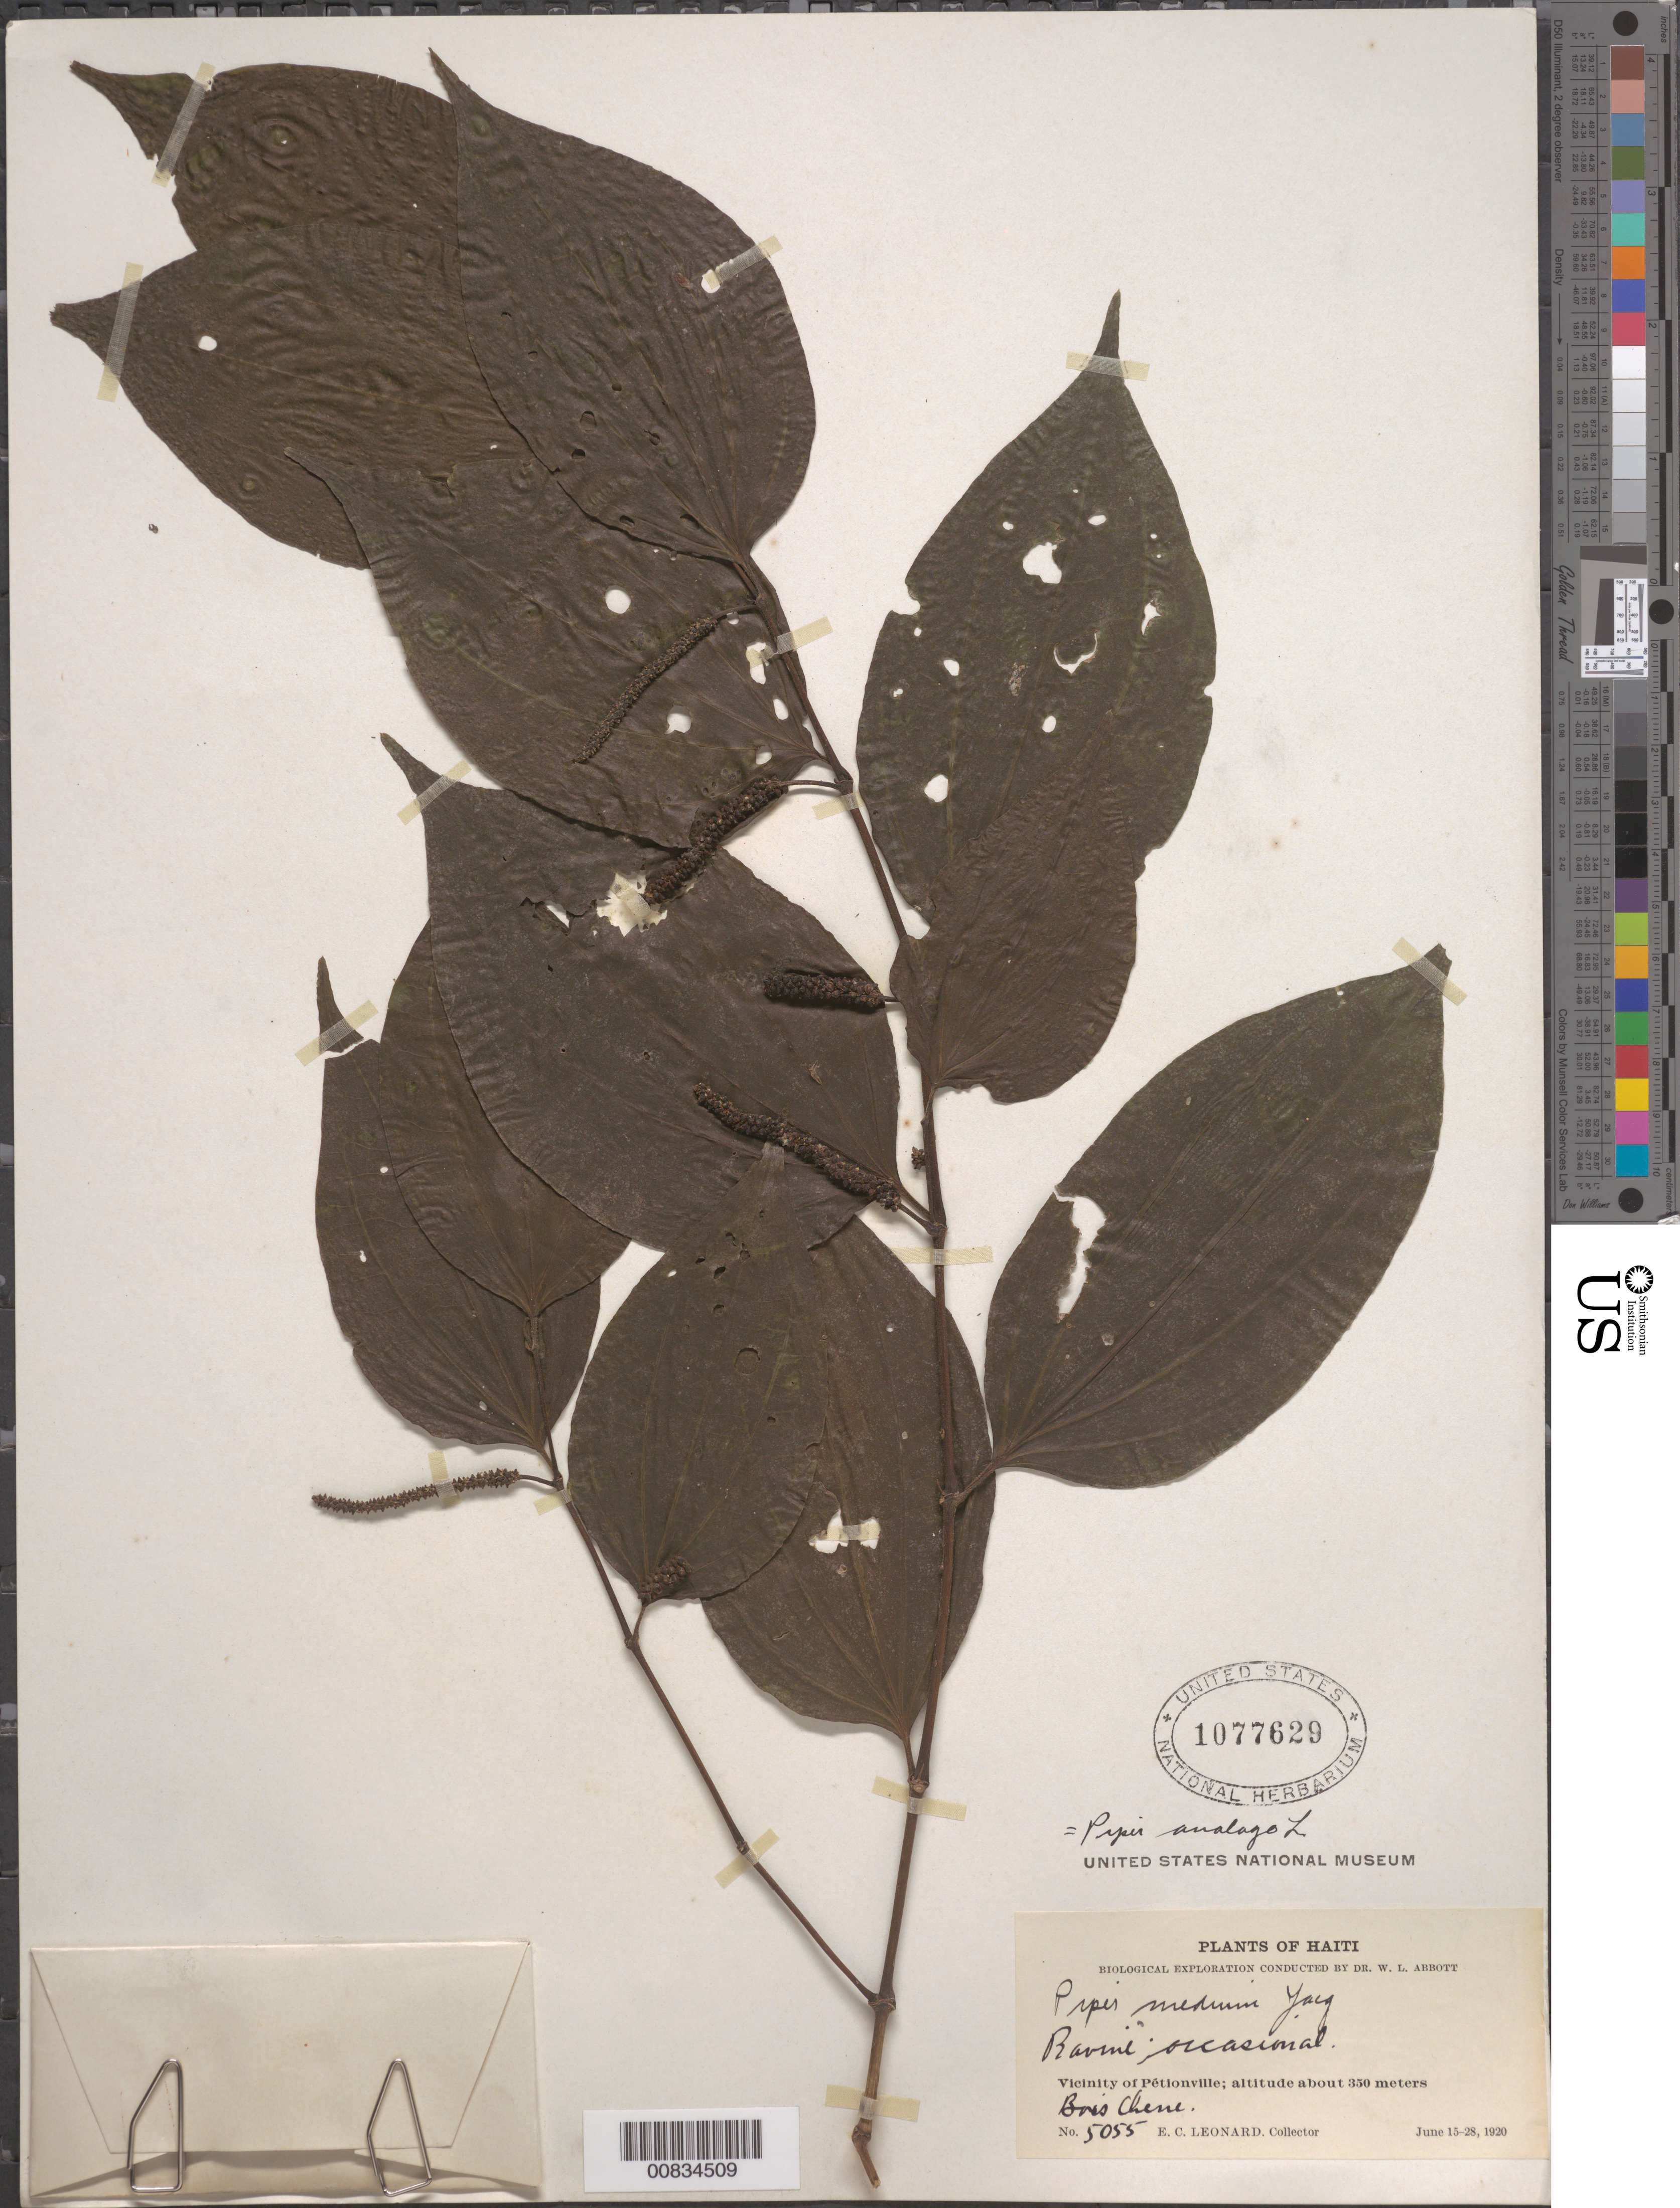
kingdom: Plantae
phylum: Tracheophyta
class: Magnoliopsida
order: Piperales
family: Piperaceae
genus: Piper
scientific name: Piper amalago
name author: L.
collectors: E. C. Leonard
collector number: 5055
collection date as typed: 15 Jun 1920 to 28 Jun 1920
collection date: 1920-06-15/1920-06-28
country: Haiti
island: Hispaniola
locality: Vicinity of Pétionville. Bois Chene.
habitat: Ravine.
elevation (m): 350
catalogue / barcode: US 1077629